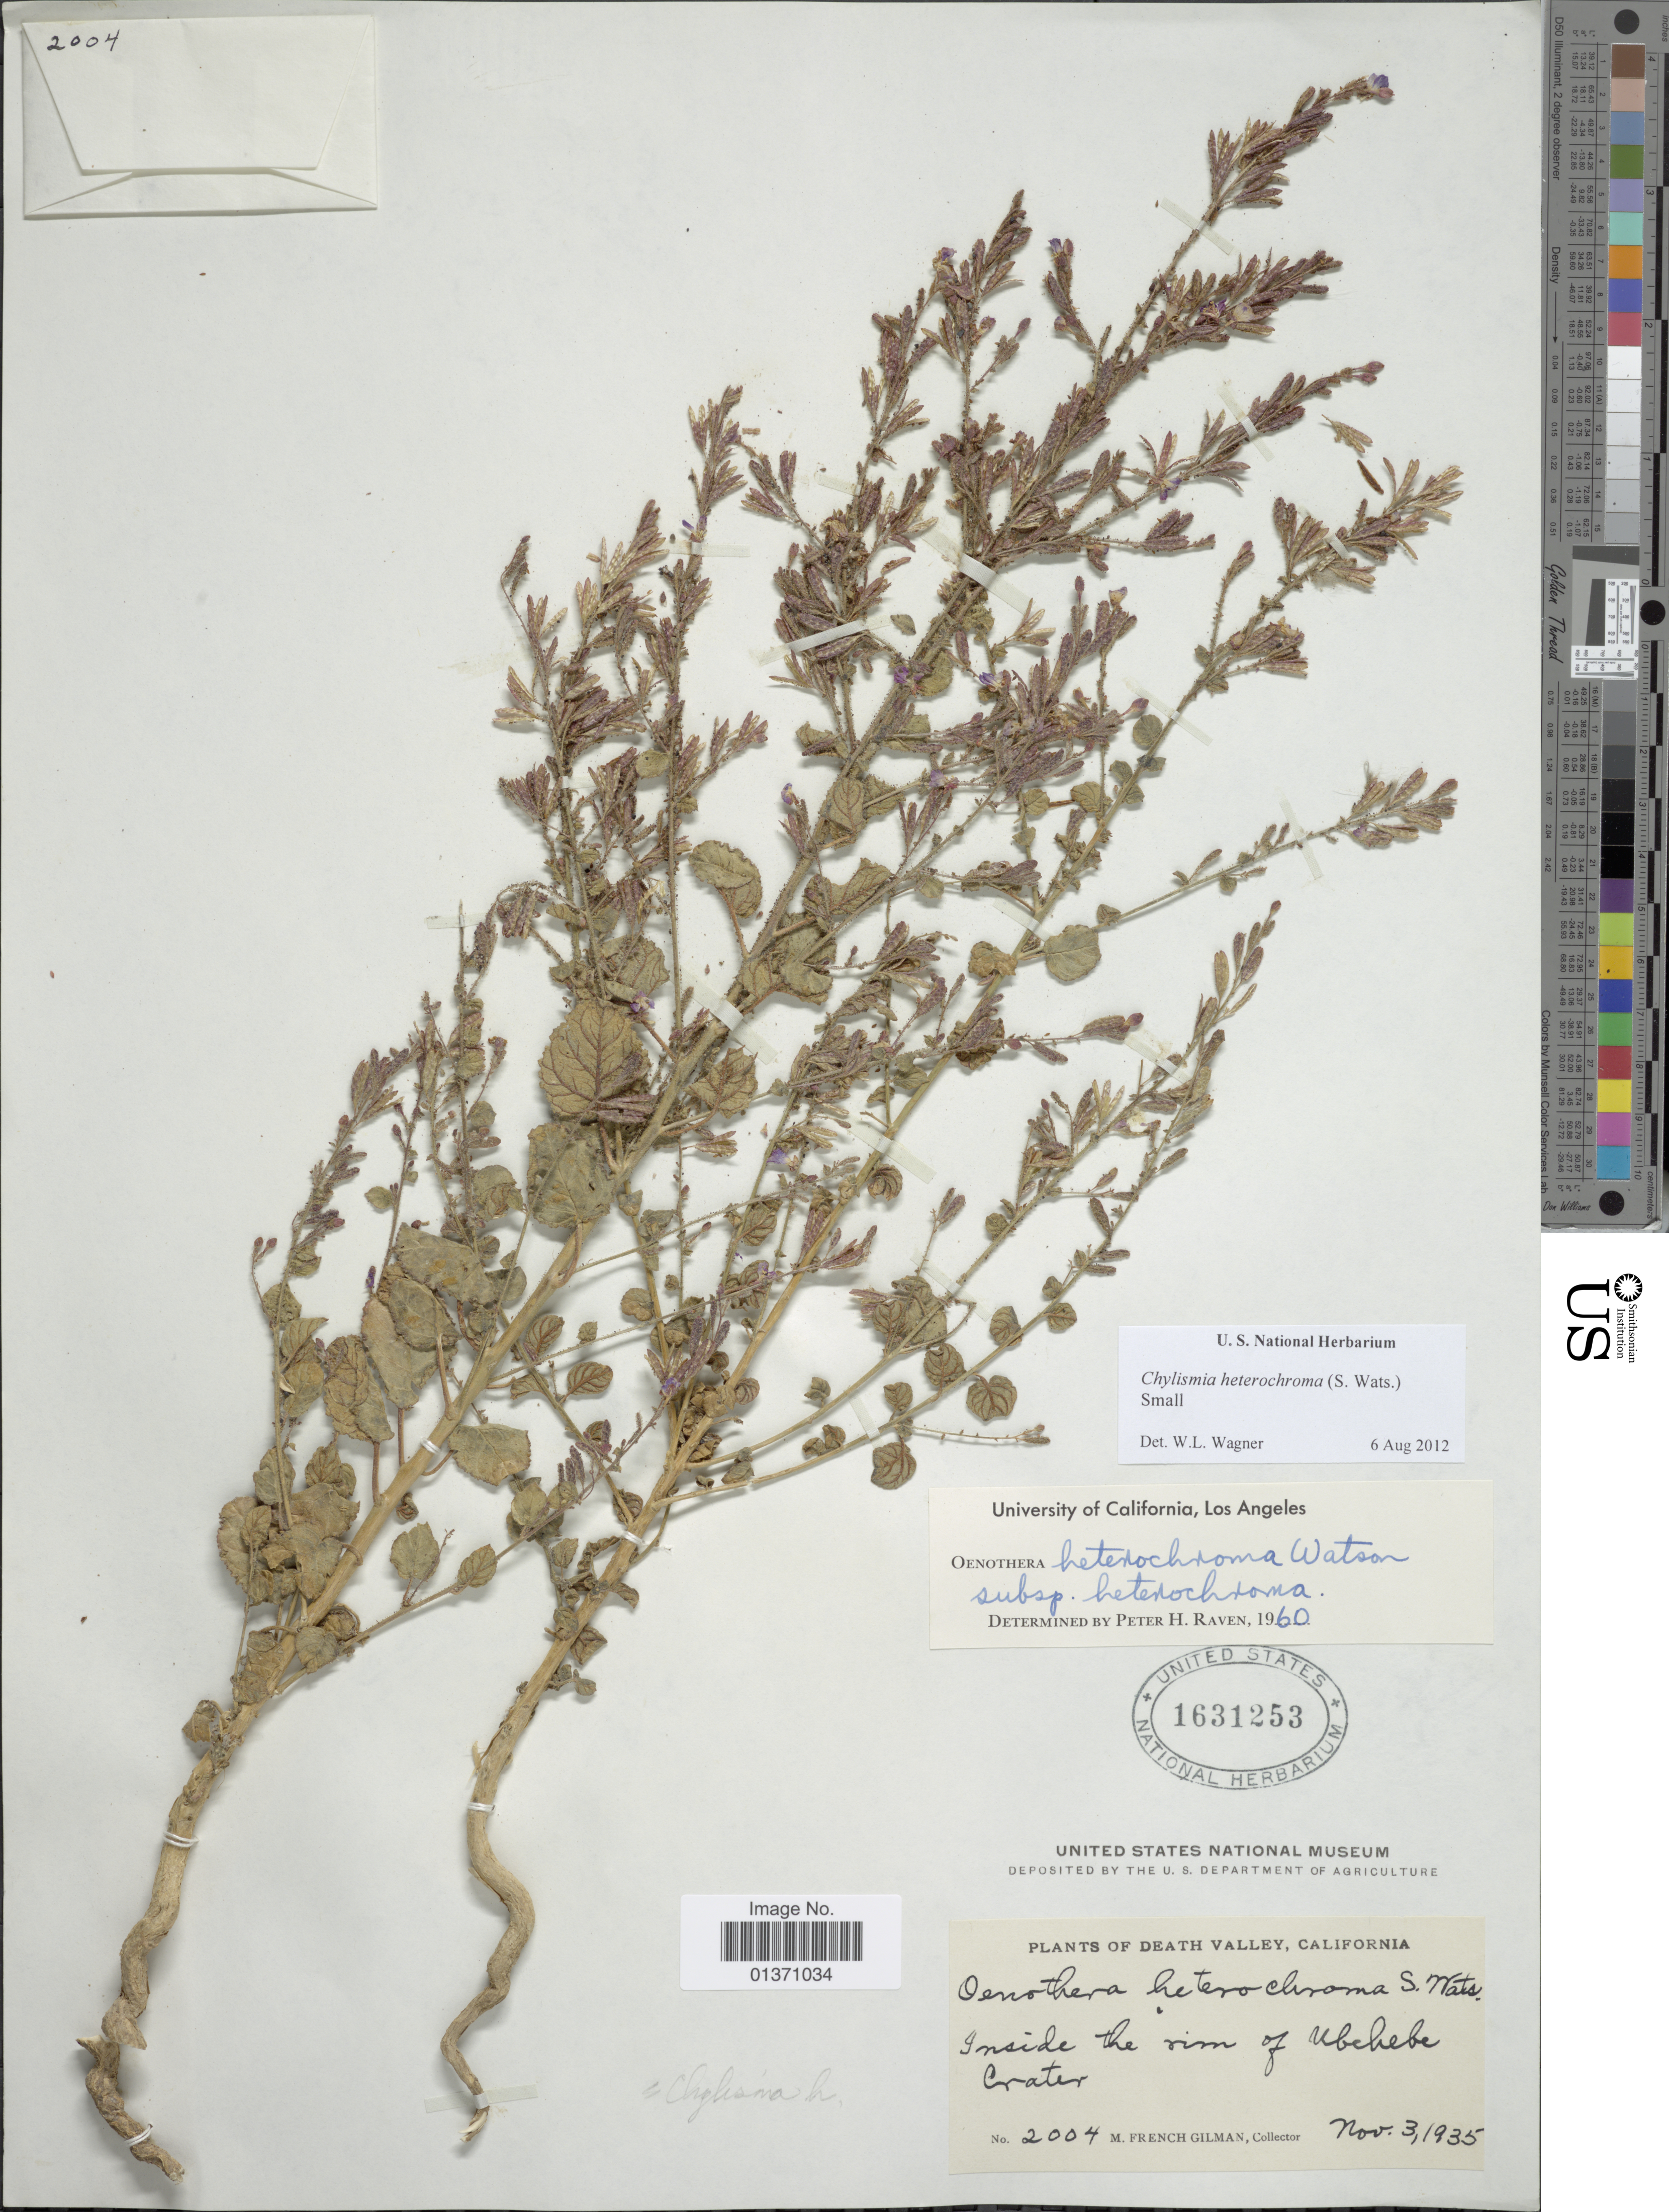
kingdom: Plantae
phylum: Tracheophyta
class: Magnoliopsida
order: Myrtales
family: Onagraceae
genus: Chylismia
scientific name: Chylismia heterochroma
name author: (S. Watson) Small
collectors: M. F. Gilman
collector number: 2004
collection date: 1935-11-03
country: United States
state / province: California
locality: Death Valley, Inside the rim of Ubehebe Crater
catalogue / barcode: US 1631253